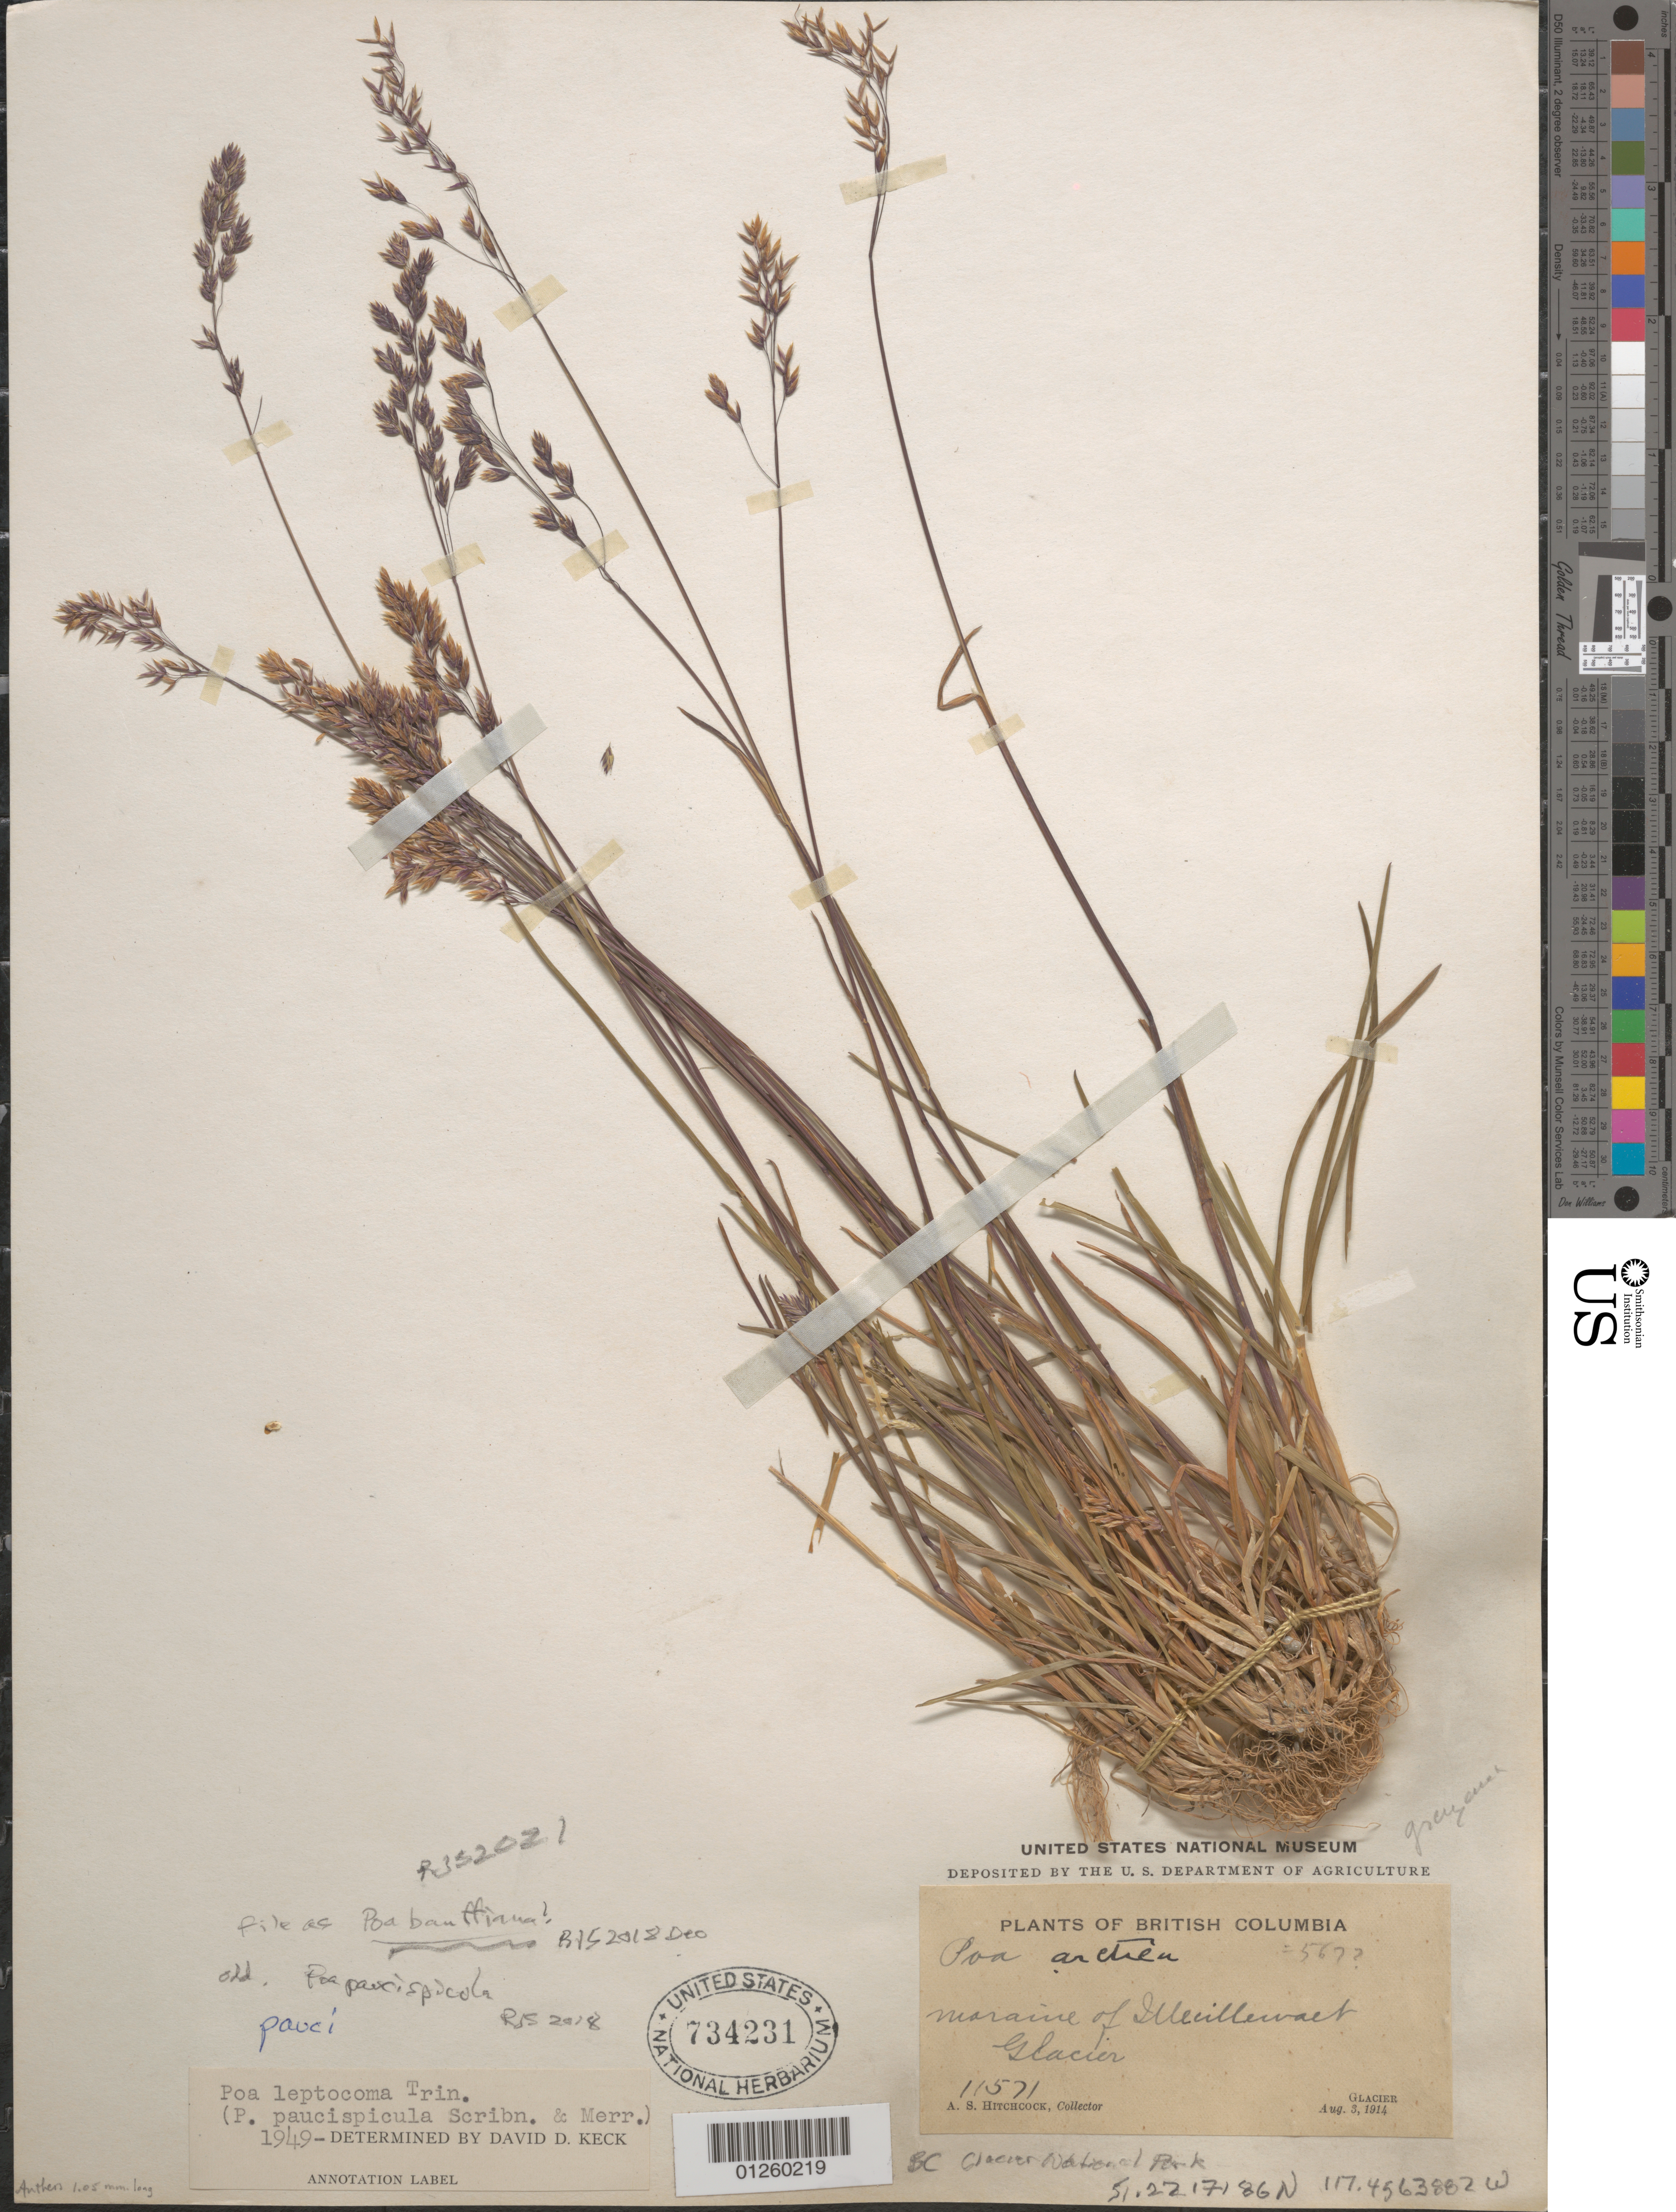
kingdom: Plantae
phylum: Tracheophyta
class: Liliopsida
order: Poales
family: Poaceae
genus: Poa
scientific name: Poa banffiana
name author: (Soreng) Soreng & L.J. Gillespie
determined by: Soreng, Robert J., Research Associate (BOT), Smithsonian Institution - National Museum of Natural History (UNITED STATES)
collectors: A. S. Hitchcock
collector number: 11571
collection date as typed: Aug. 3, 1914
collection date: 1914-08-03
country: Canada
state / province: British Columbia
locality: Moraine of Illecillewaet Glacier. [Glacier National Park]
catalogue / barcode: US 734231